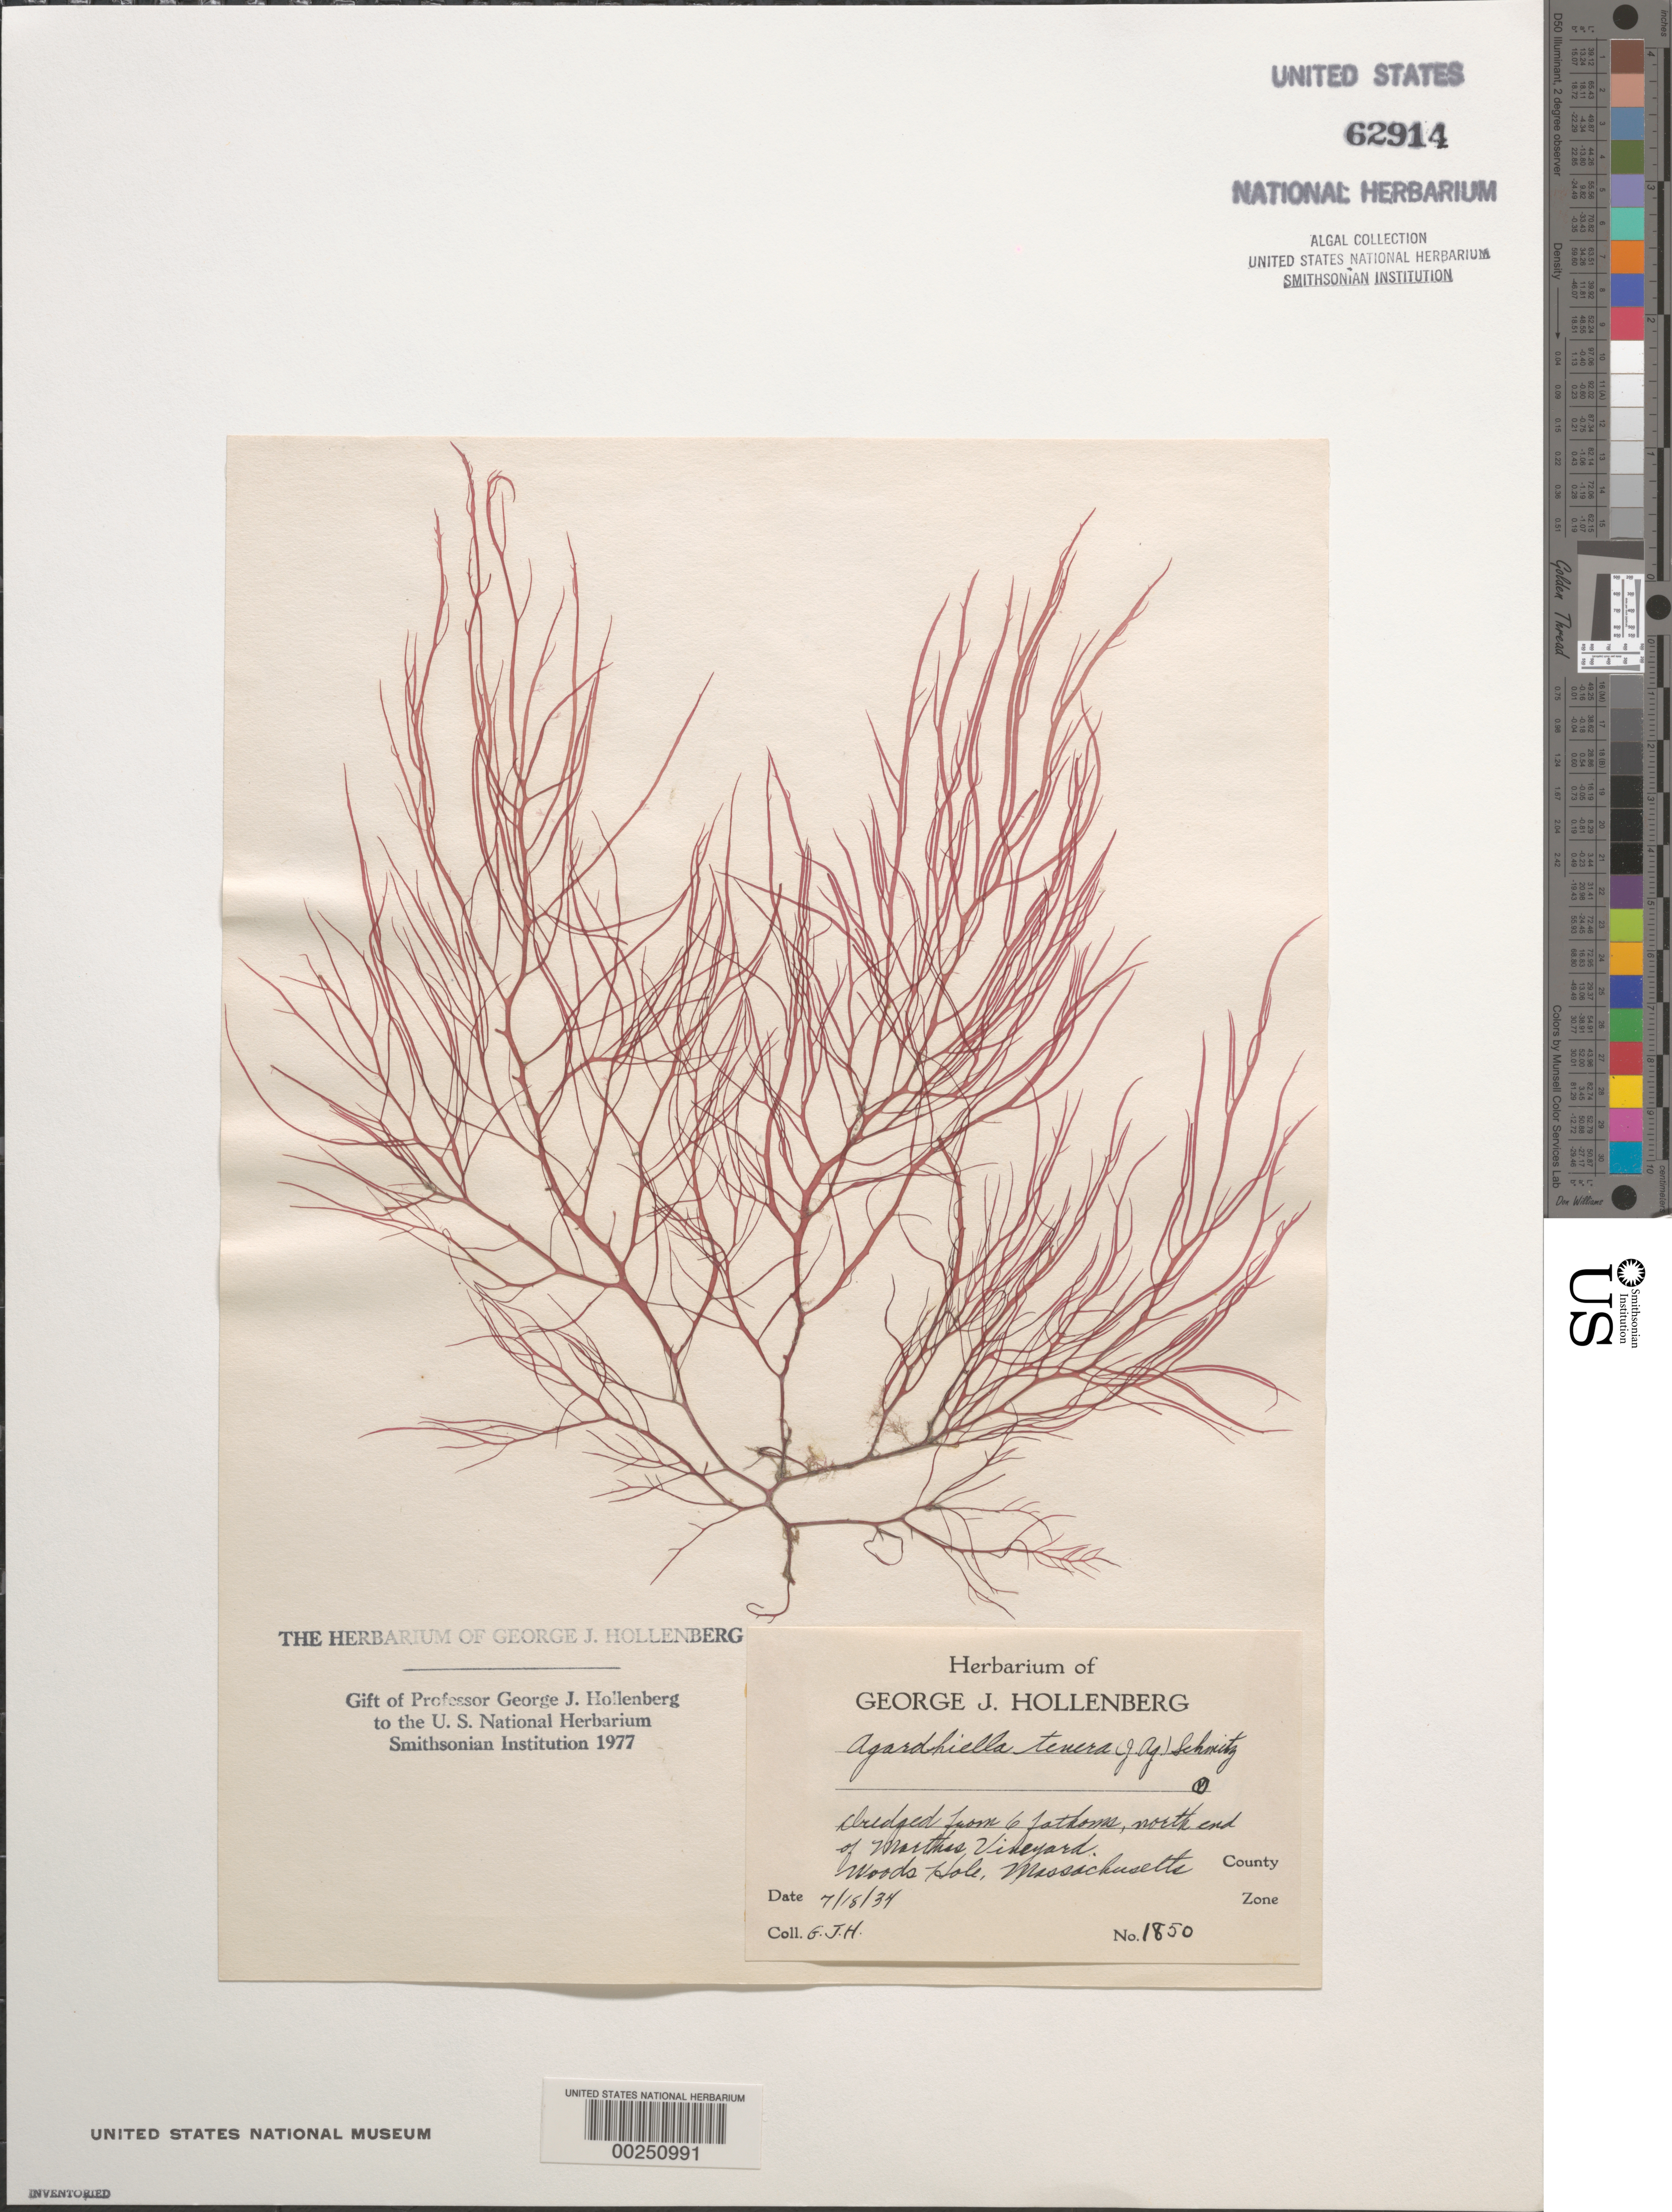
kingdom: Plantae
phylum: Rhodophyta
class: Florideophyceae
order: Gigartinales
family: Solieriaceae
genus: Agardhiella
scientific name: Agardhiella tenera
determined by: Hollenberg, George J.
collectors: G. Hollenberg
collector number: GJH 1850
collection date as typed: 18 Jul 1934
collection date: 1934-07-18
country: United States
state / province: Massachusetts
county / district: Dukes County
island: Martha's Vineyard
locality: Off north end of Martha's Vineyard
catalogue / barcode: US 62914